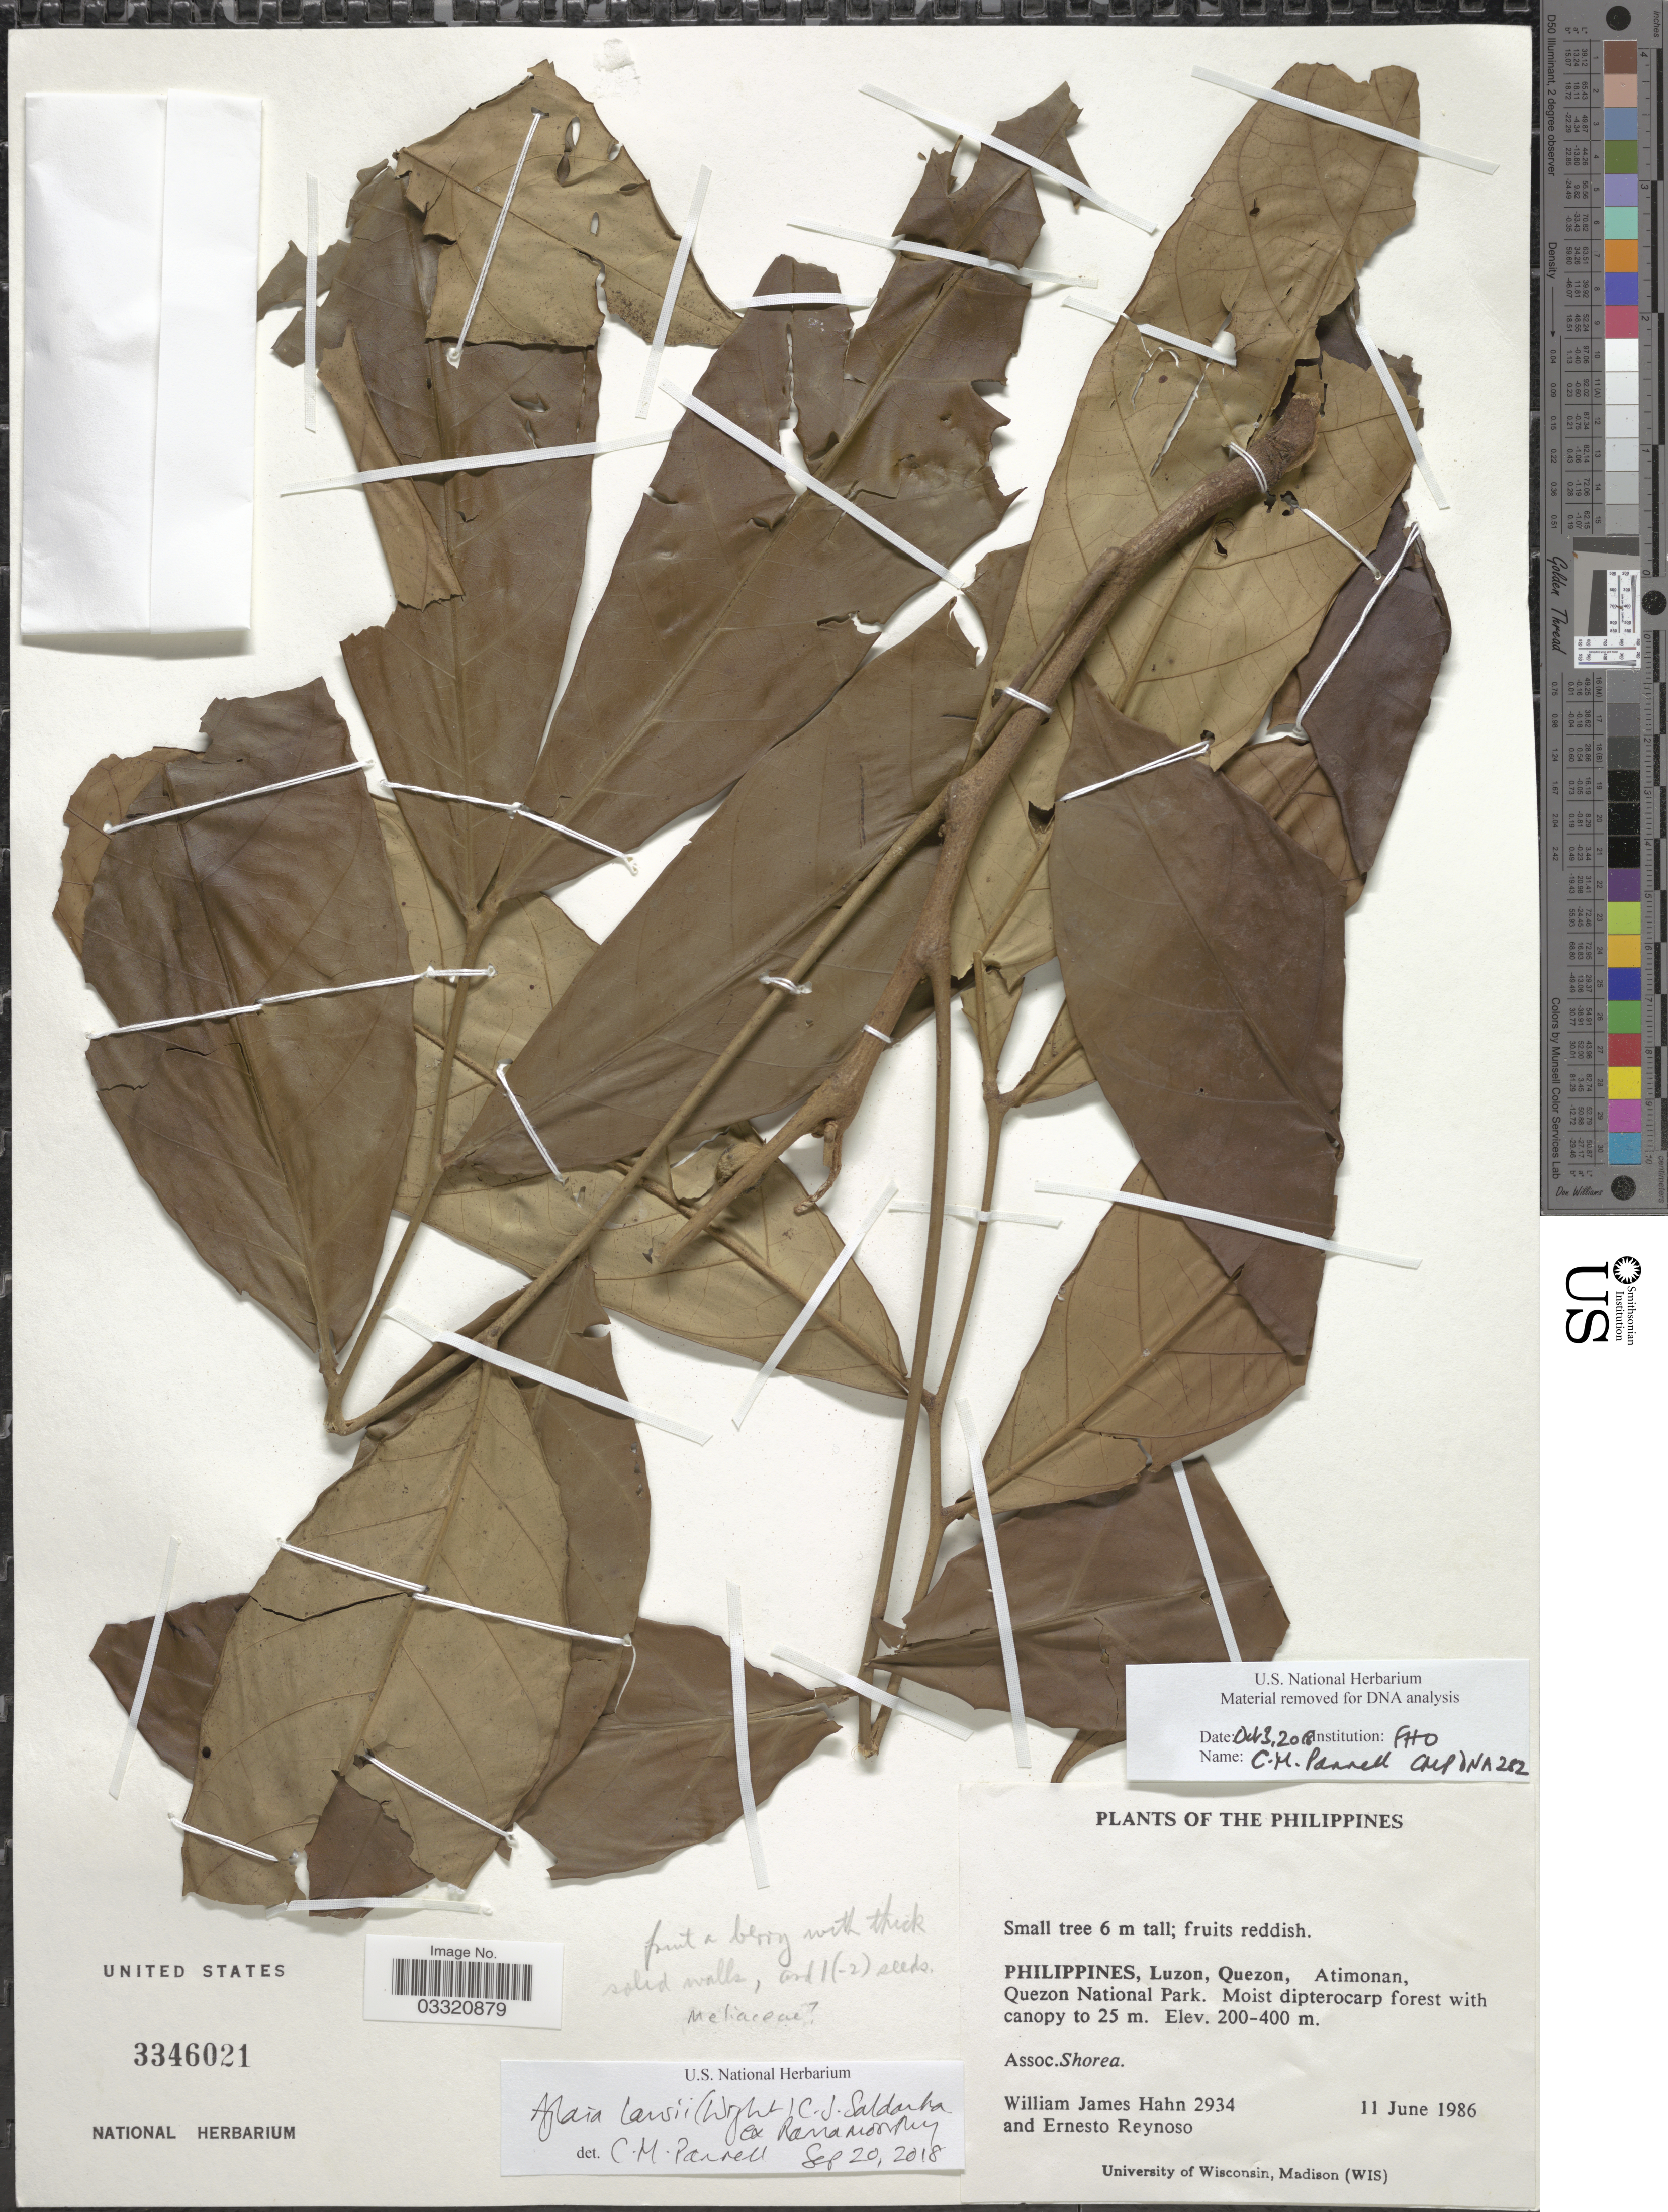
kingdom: Plantae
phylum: Tracheophyta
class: Magnoliopsida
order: Sapindales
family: Meliaceae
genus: Aglaia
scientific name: Aglaia lawii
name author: (Wight) C.J. Saldanha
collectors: W. J. Hahn & E. Reynoso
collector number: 2934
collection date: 1986-06-11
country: Philippines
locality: Luzon, Quezon, Atimonan, Quezon National Park.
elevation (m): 200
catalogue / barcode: US 3346021